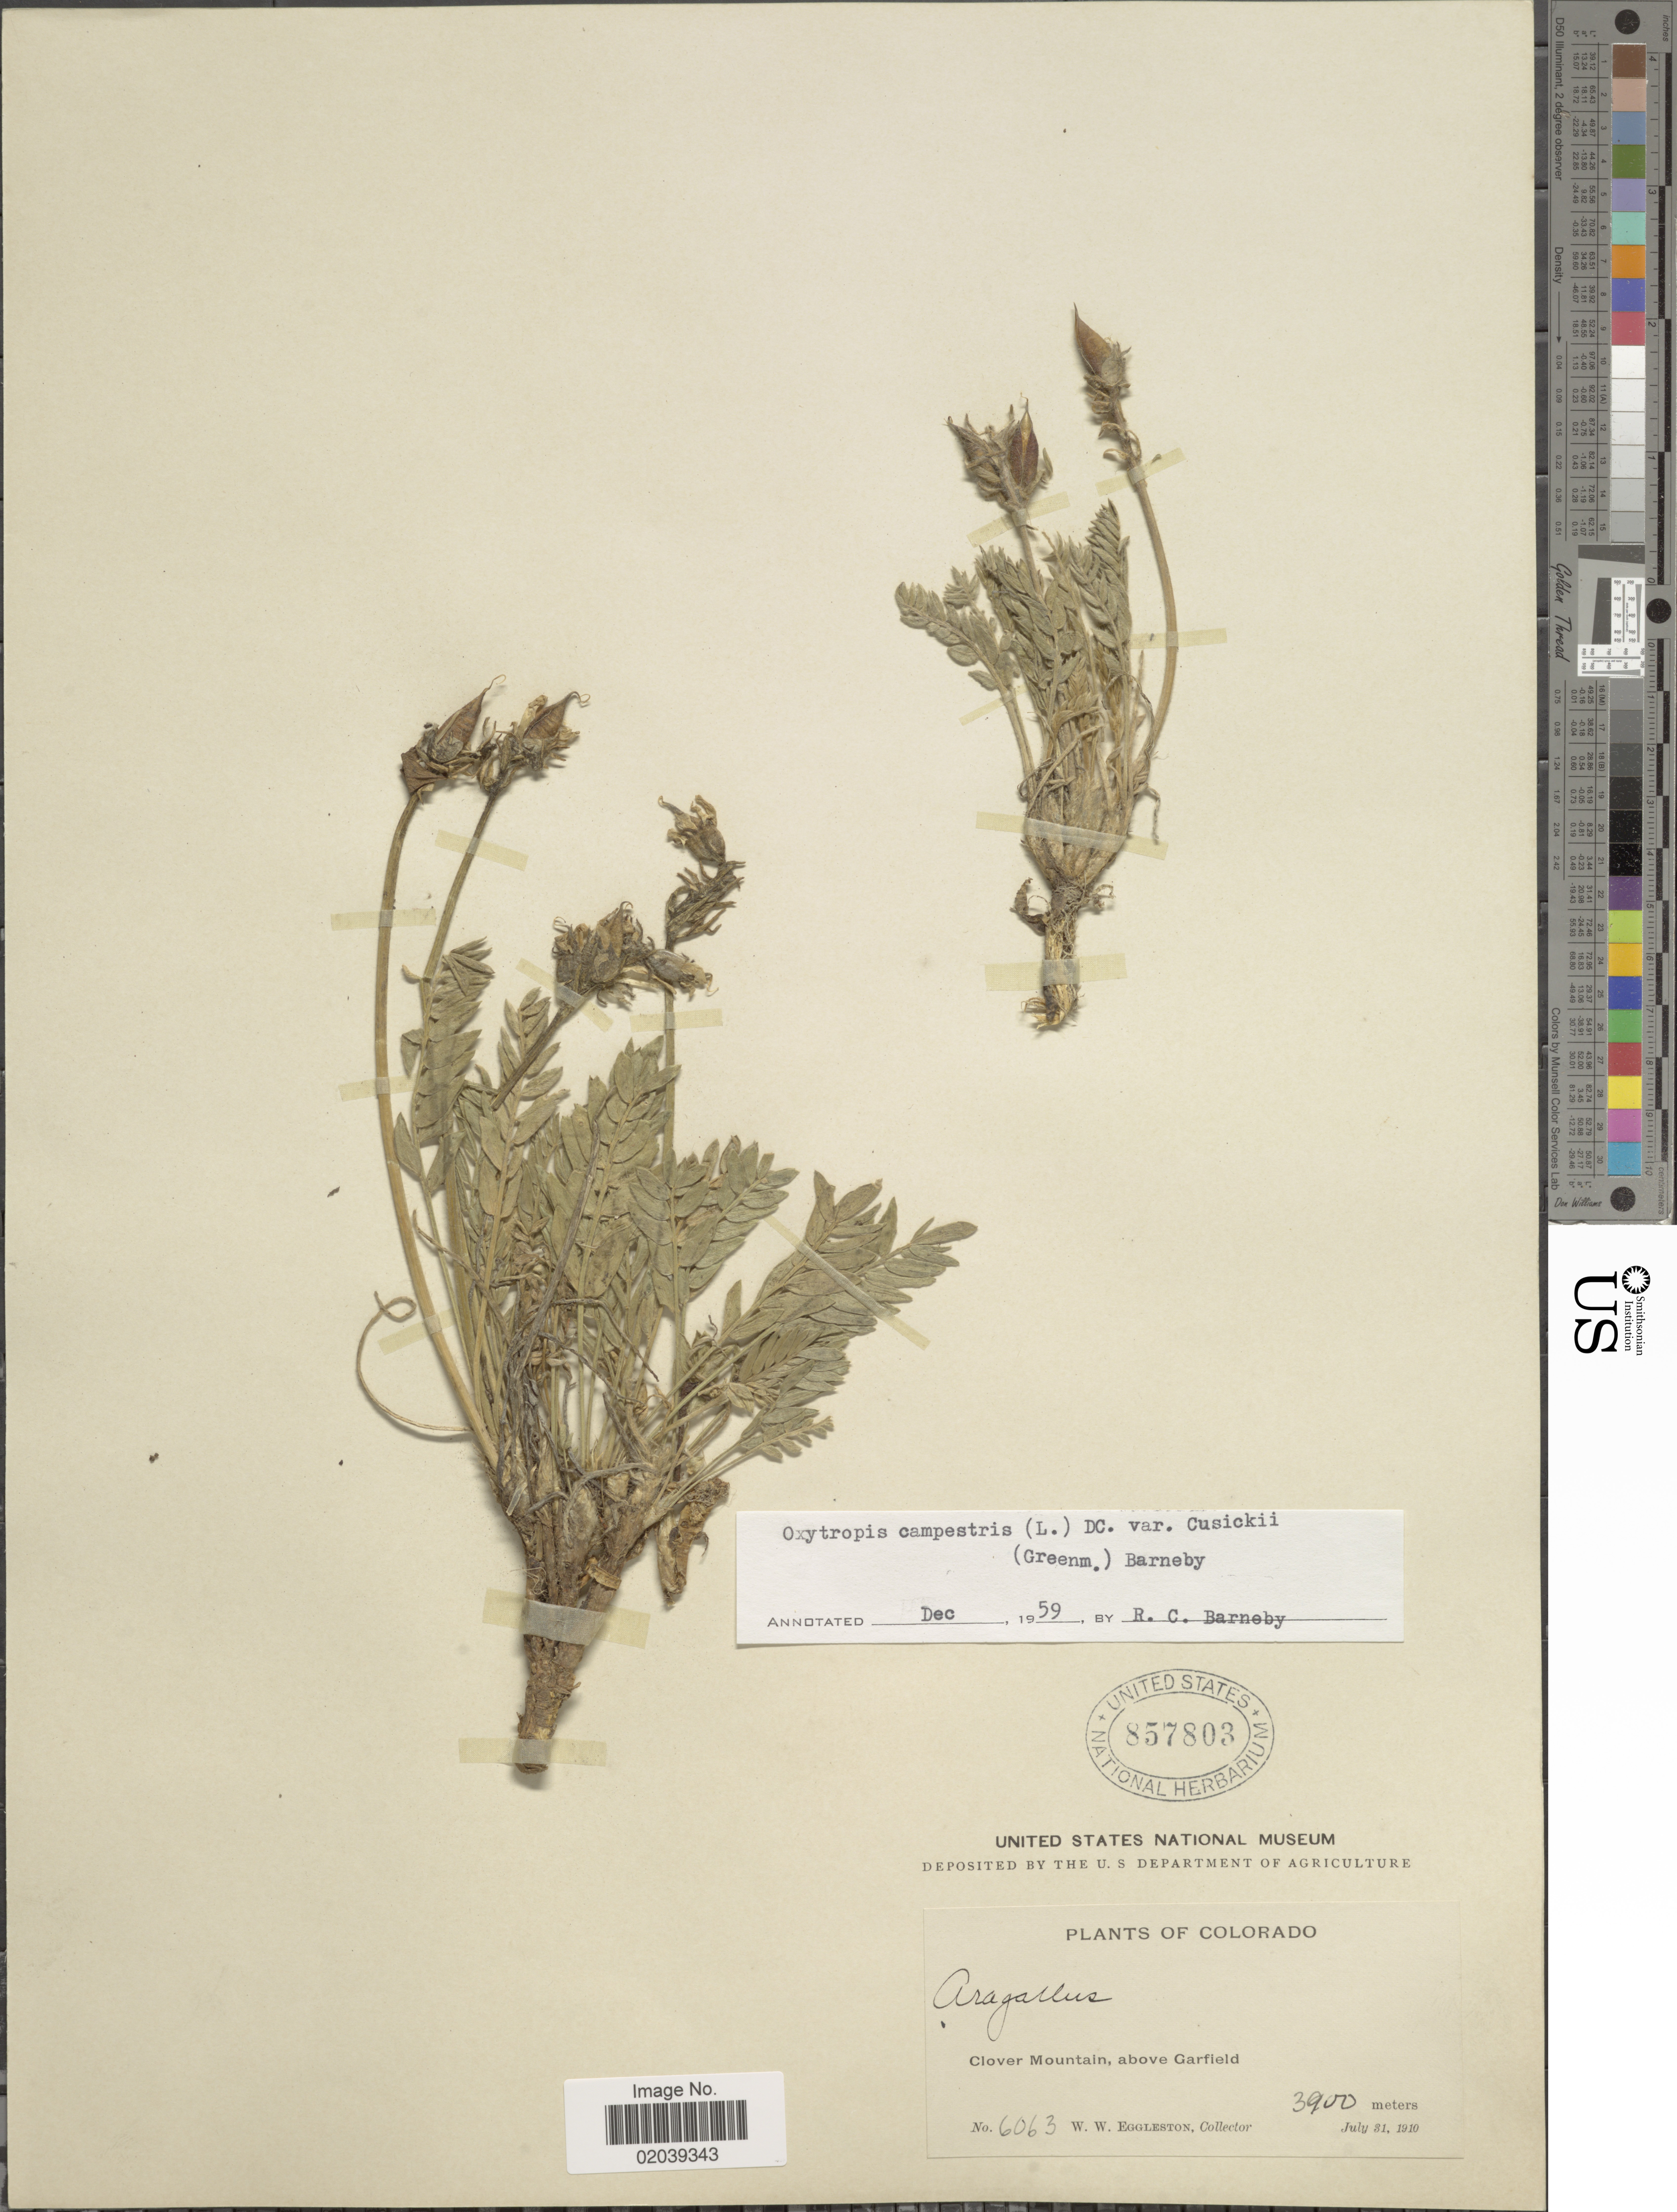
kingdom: Plantae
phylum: Tracheophyta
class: Magnoliopsida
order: Fabales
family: Fabaceae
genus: Oxytropis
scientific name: Oxytropis campestris var. cusickii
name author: (Greenm.) Barneby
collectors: W. W. Eggleston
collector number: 6063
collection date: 1910-07-31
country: United States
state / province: Colorado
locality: Clover Mountain, above Garfield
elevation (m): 3900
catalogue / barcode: US 857803